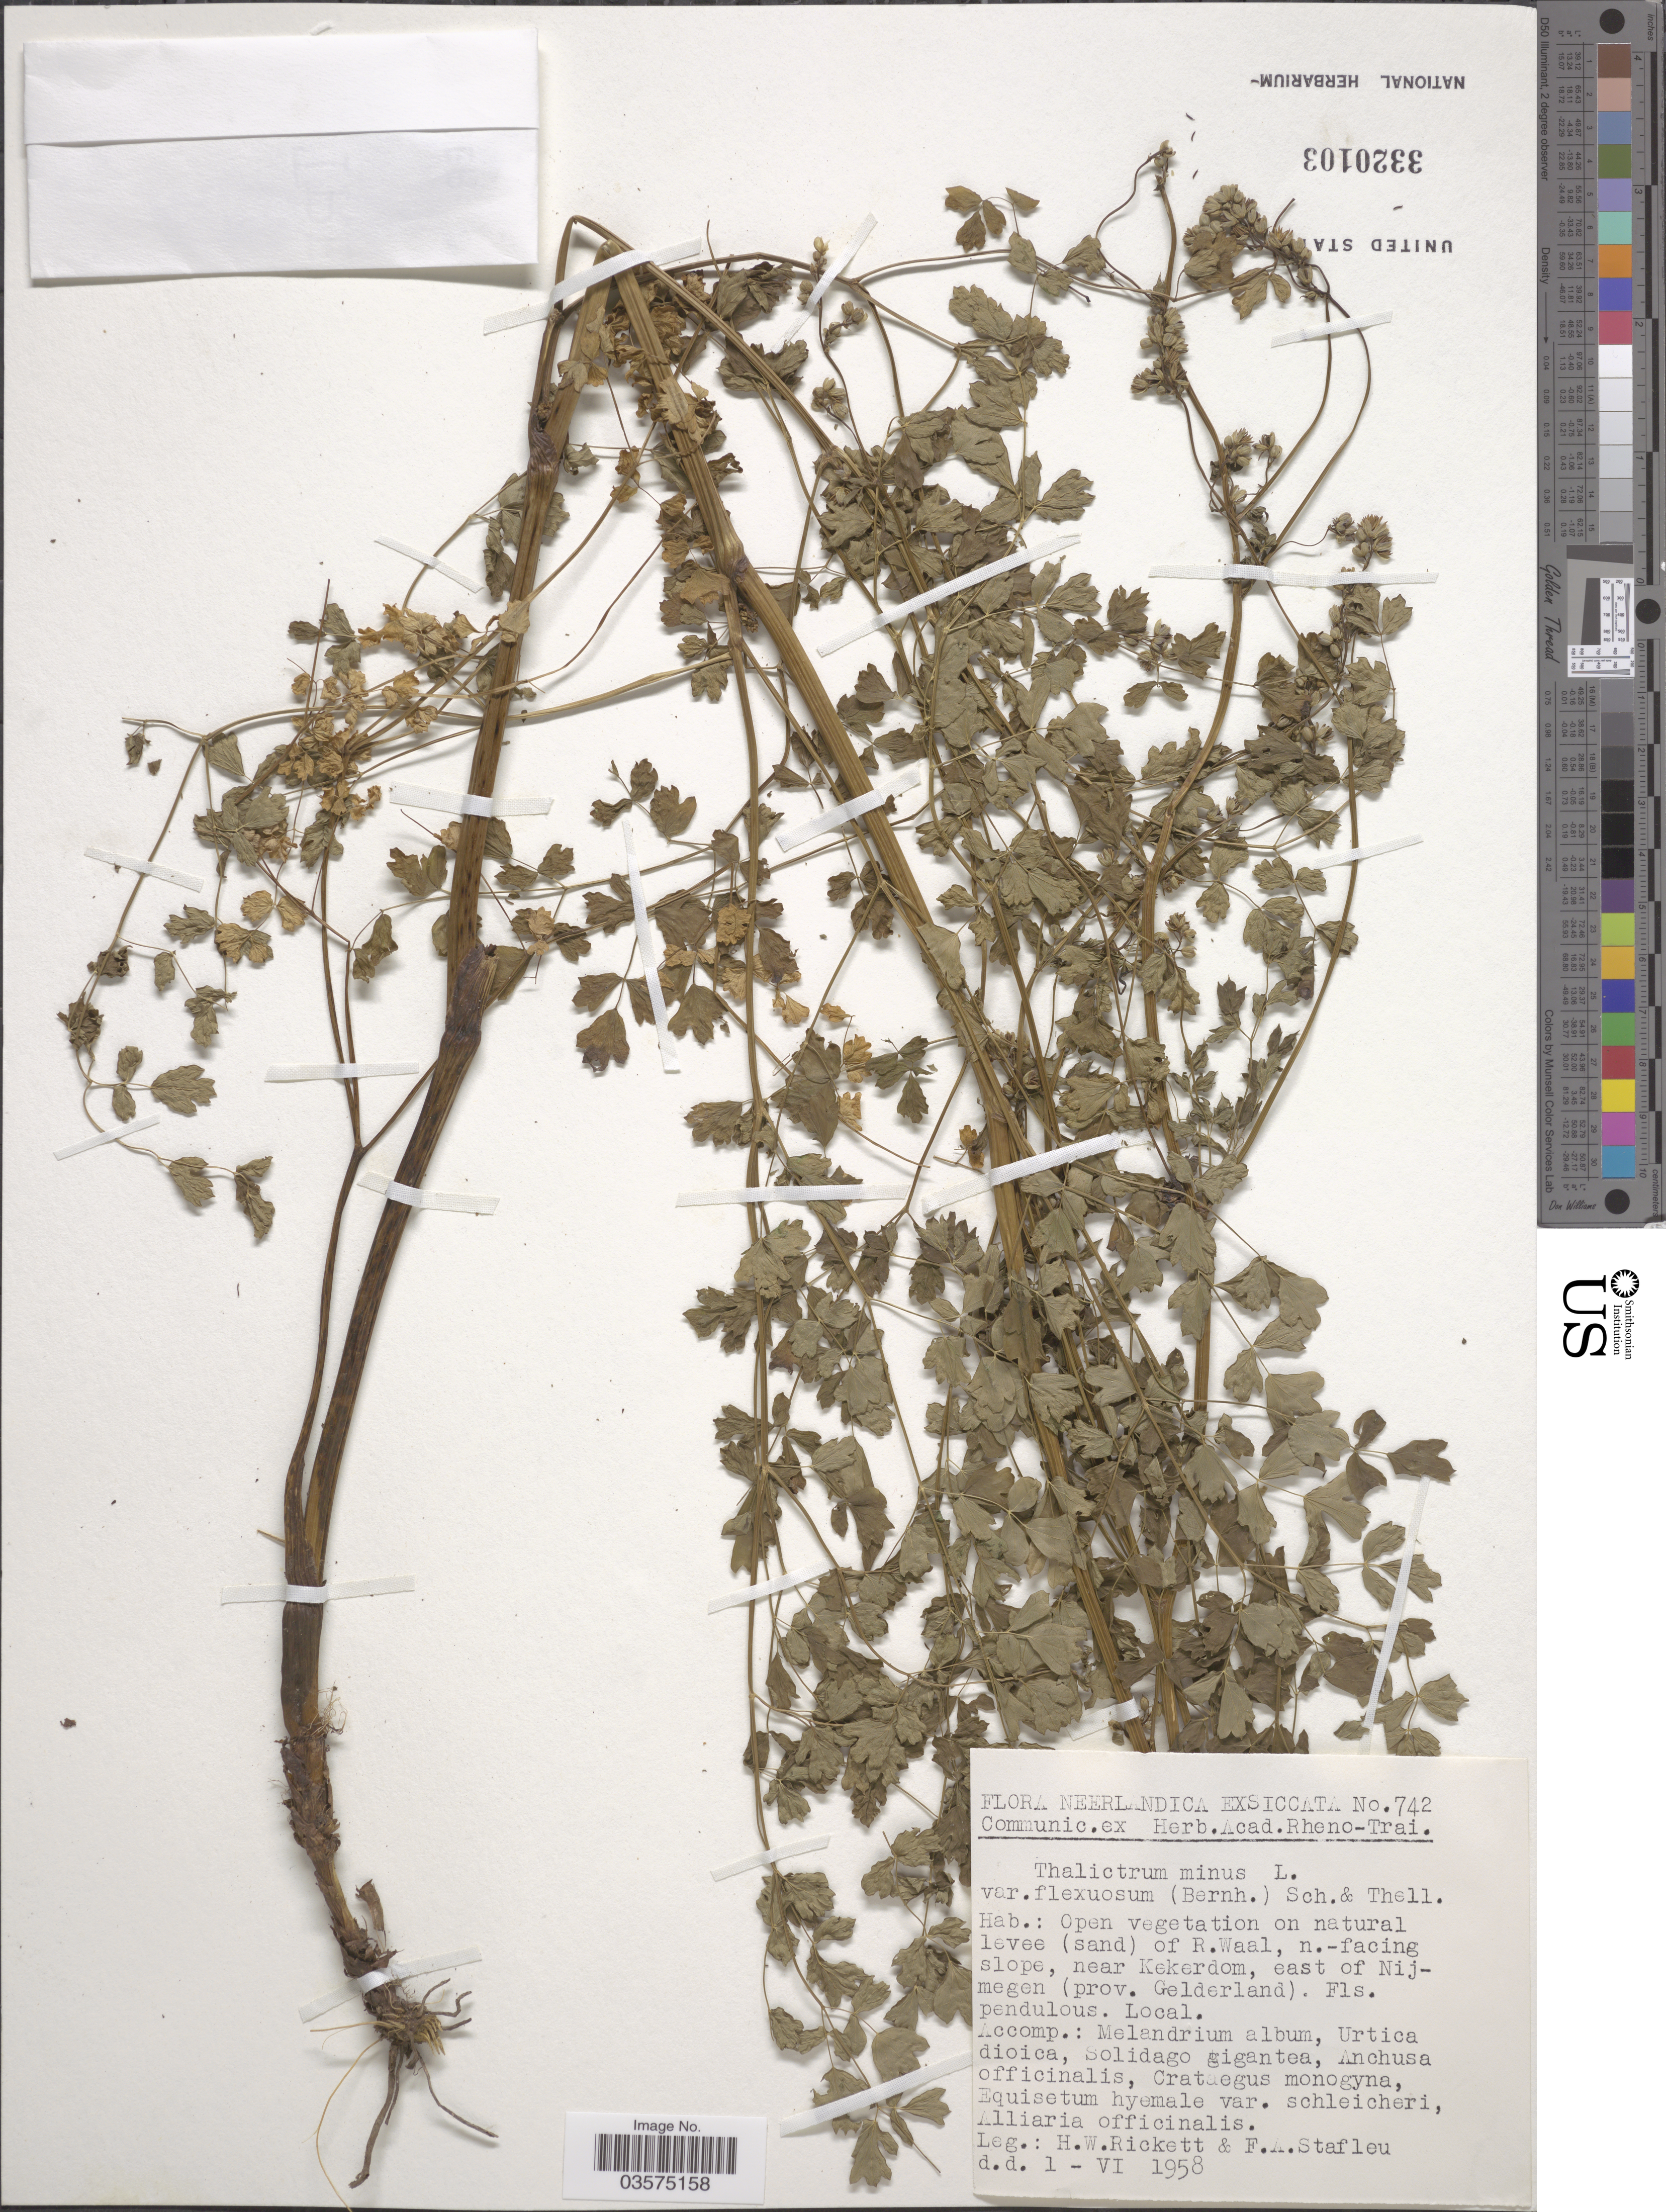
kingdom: Plantae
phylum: Tracheophyta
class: Magnoliopsida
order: Ranunculales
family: Ranunculaceae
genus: Thalictrum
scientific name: Thalictrum minus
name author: L.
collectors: H. Rickett & F. A. Stafleu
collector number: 742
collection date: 1958-06-01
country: Netherlands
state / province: Gelderland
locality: Open vegetation on natural levee (sand) of R. Waal, n.-facing slope, near Kekerdom, east of Nijmegen (prov. Gelderland).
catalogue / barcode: US 3320103